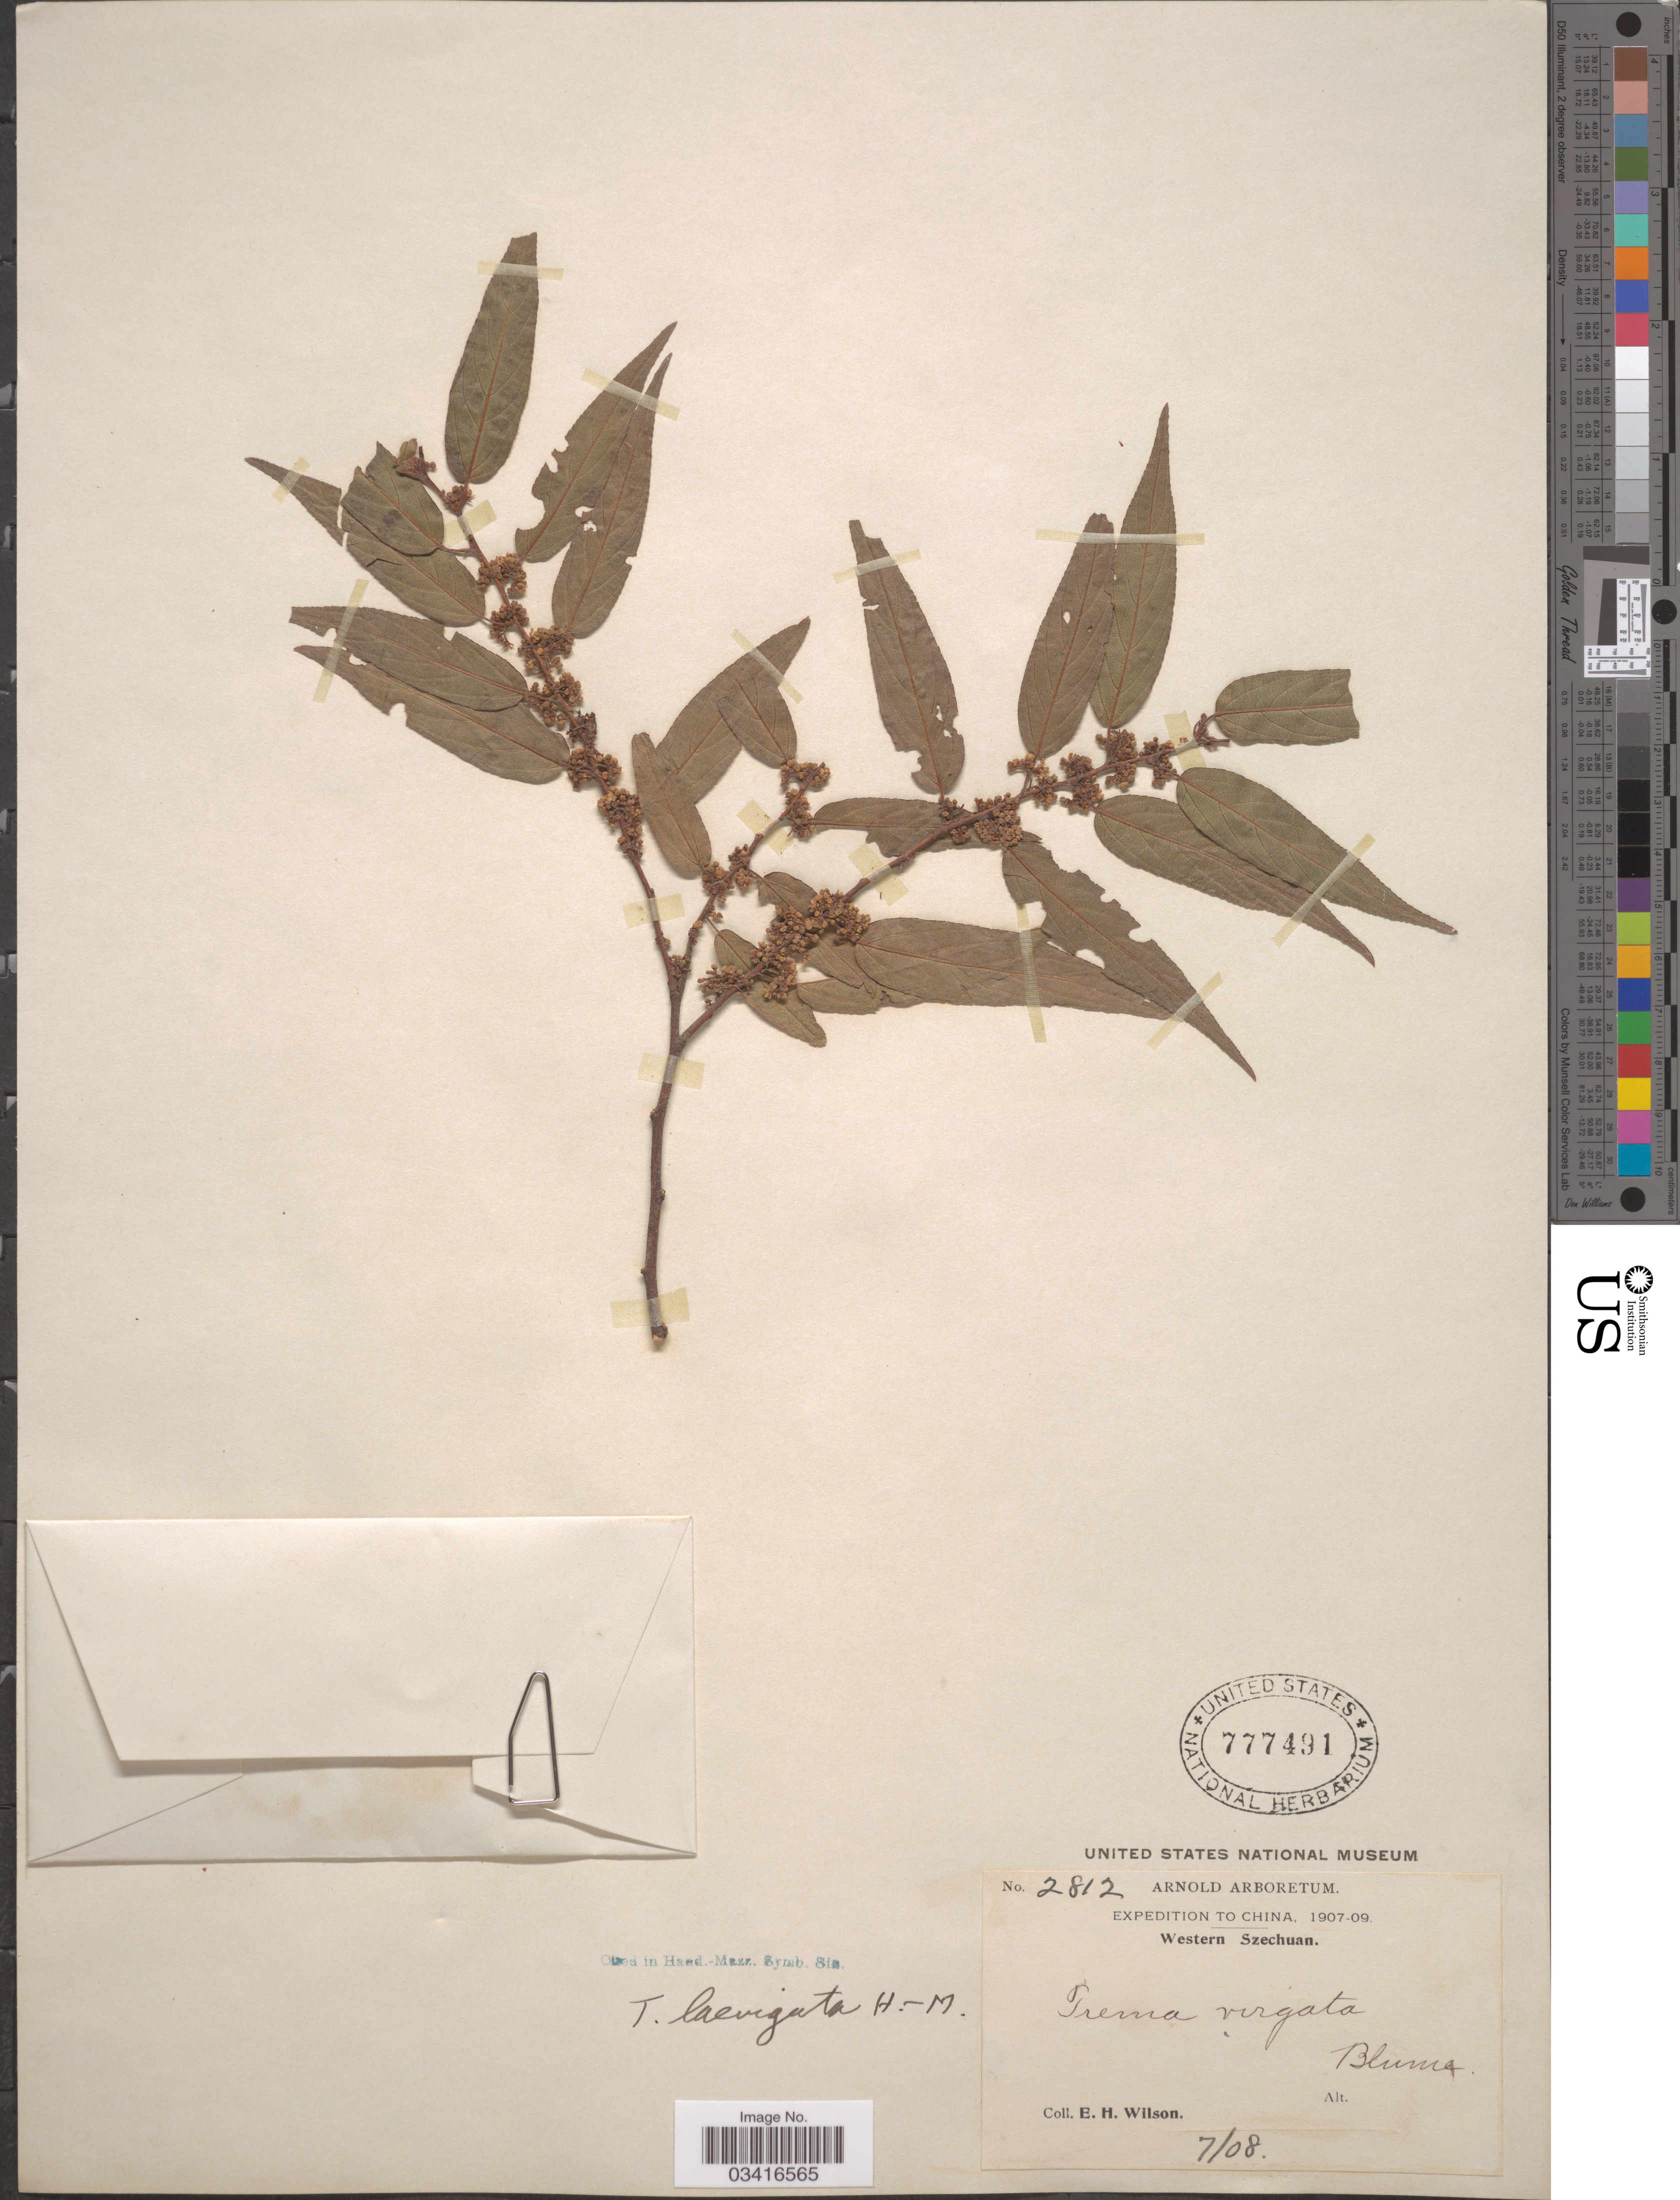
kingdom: Plantae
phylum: Tracheophyta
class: Magnoliopsida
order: Rosales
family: Cannabaceae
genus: Trema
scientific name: Trema levigatum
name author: Hand.-Mazz.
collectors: E. Wilson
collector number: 2812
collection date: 1908-07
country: China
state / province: Sichuan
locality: Western Szechuan.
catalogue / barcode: US 777491